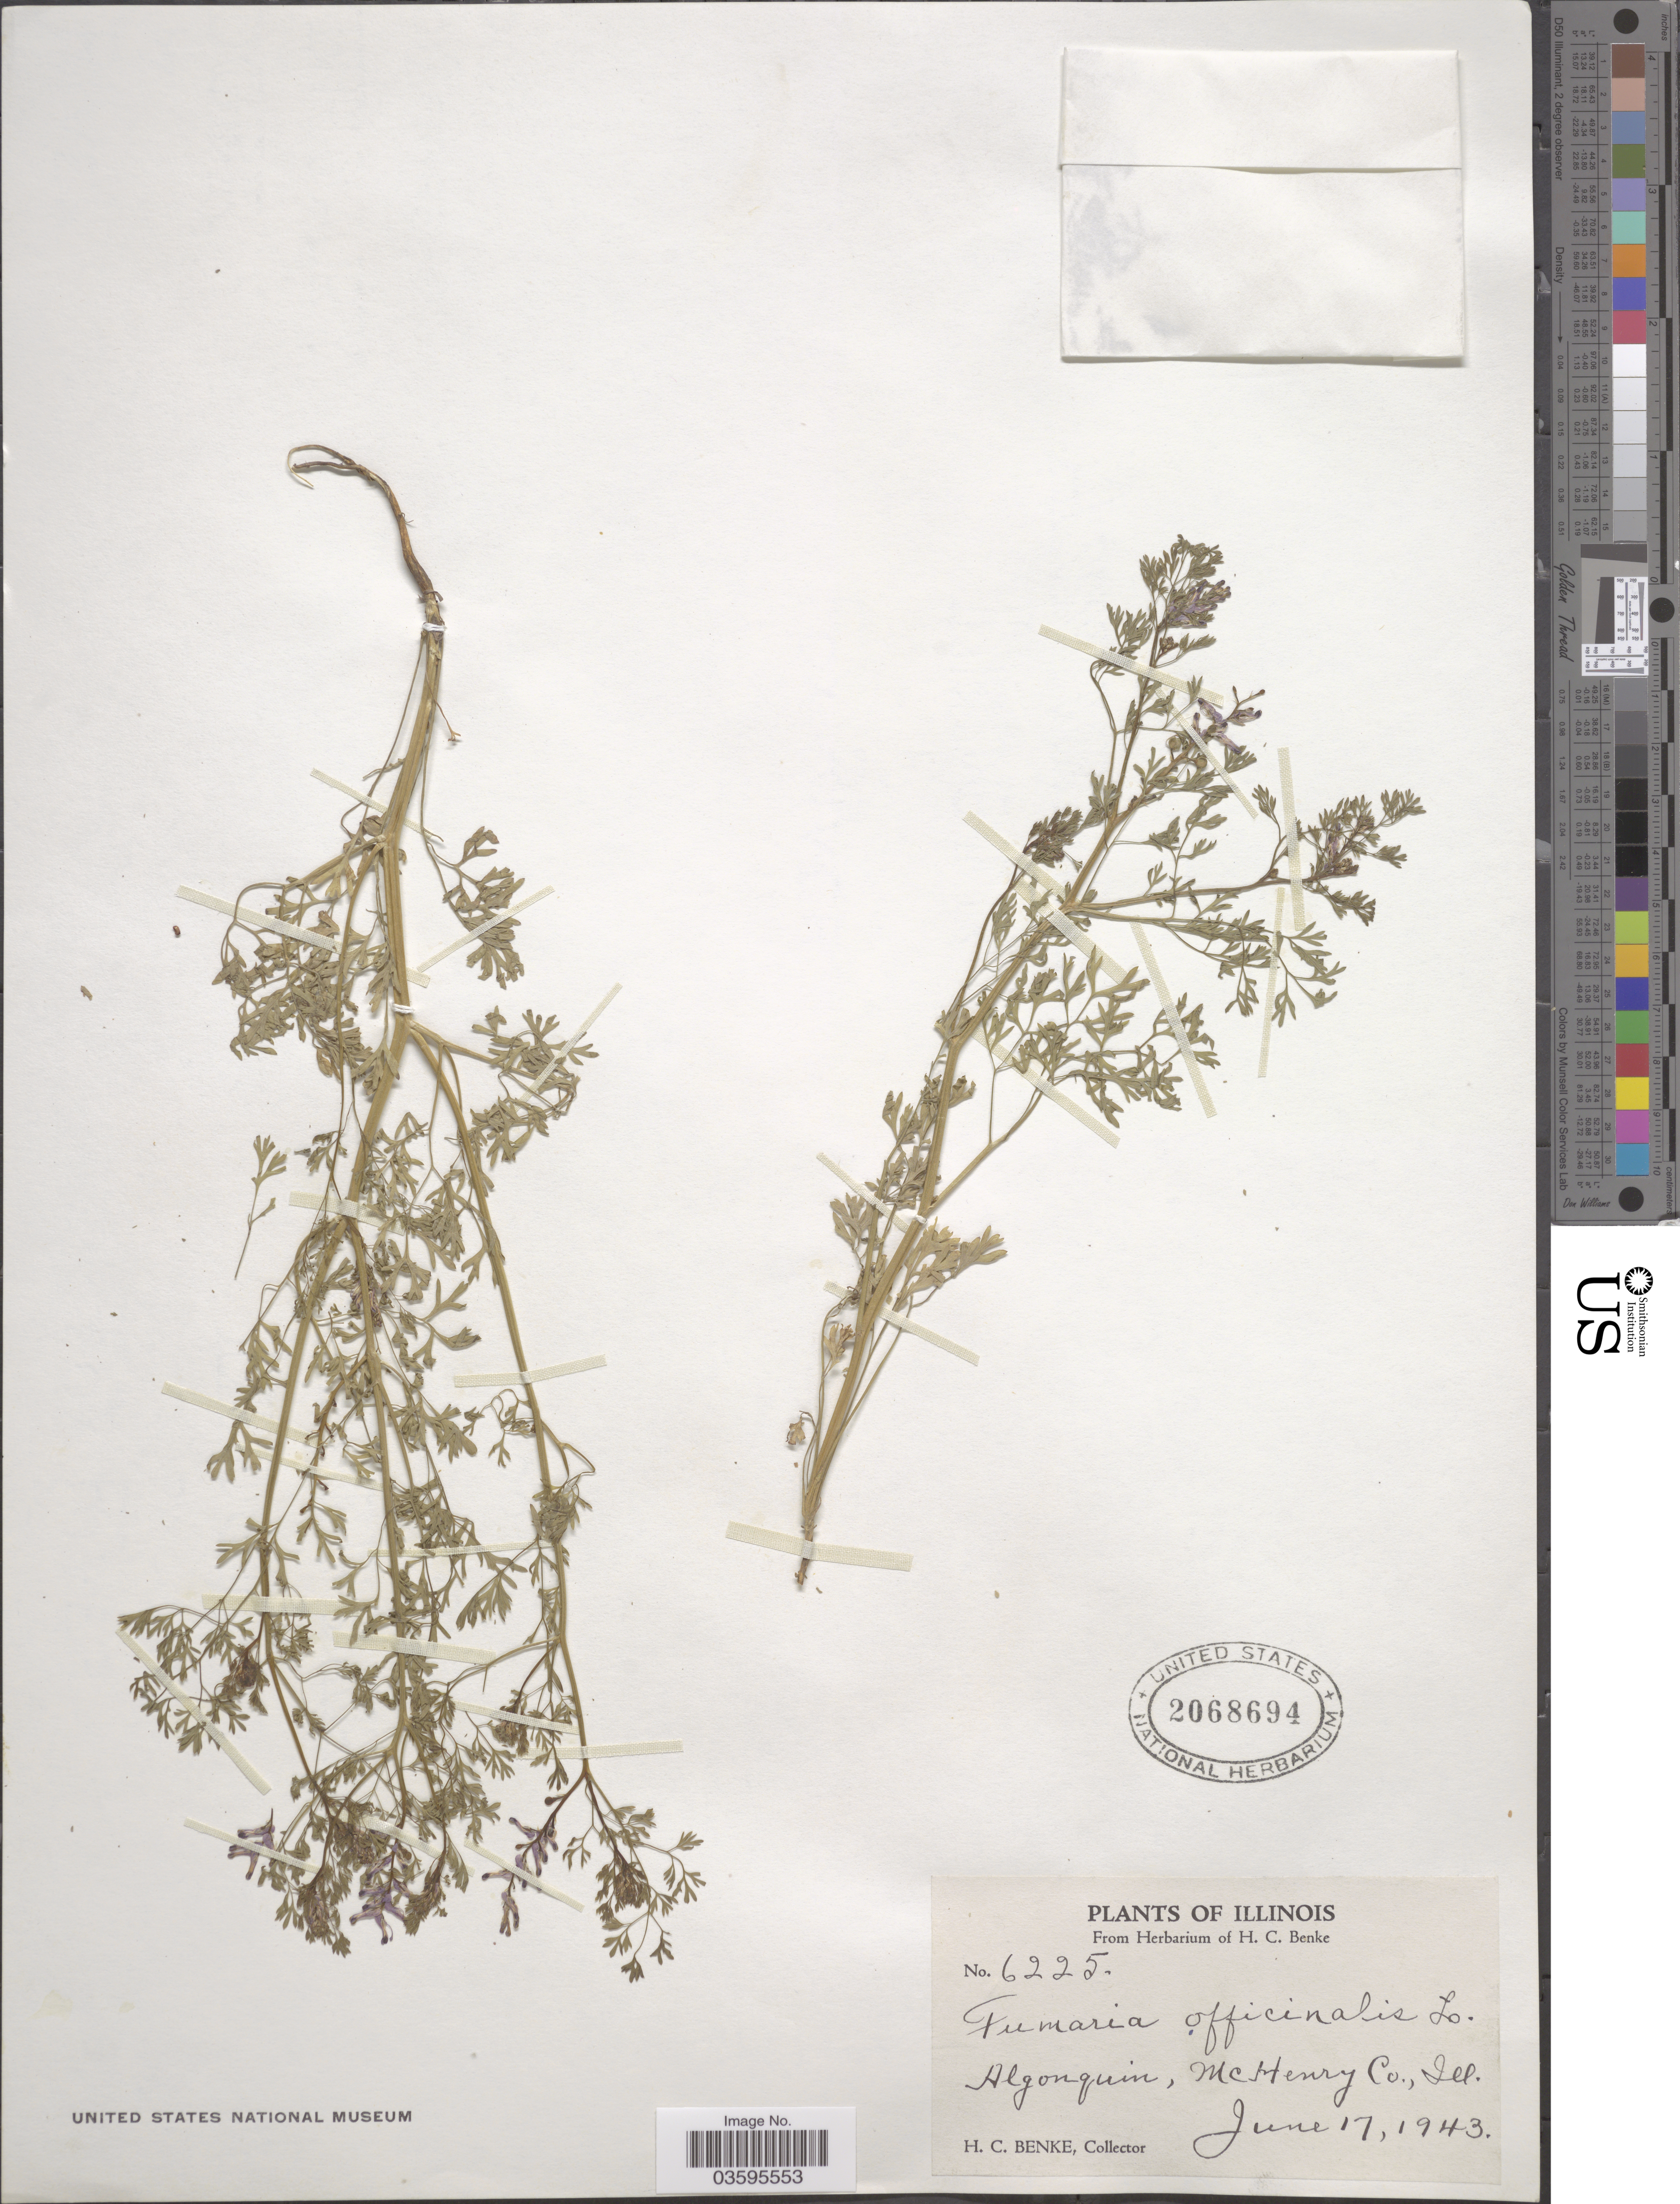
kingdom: Plantae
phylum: Tracheophyta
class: Magnoliopsida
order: Ranunculales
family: Papaveraceae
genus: Fumaria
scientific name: Fumaria officinalis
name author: L.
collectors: H. Benke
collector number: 6225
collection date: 1943-06-17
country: United States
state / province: Illinois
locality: Algonquin, McHenry Co.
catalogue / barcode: US 2068694